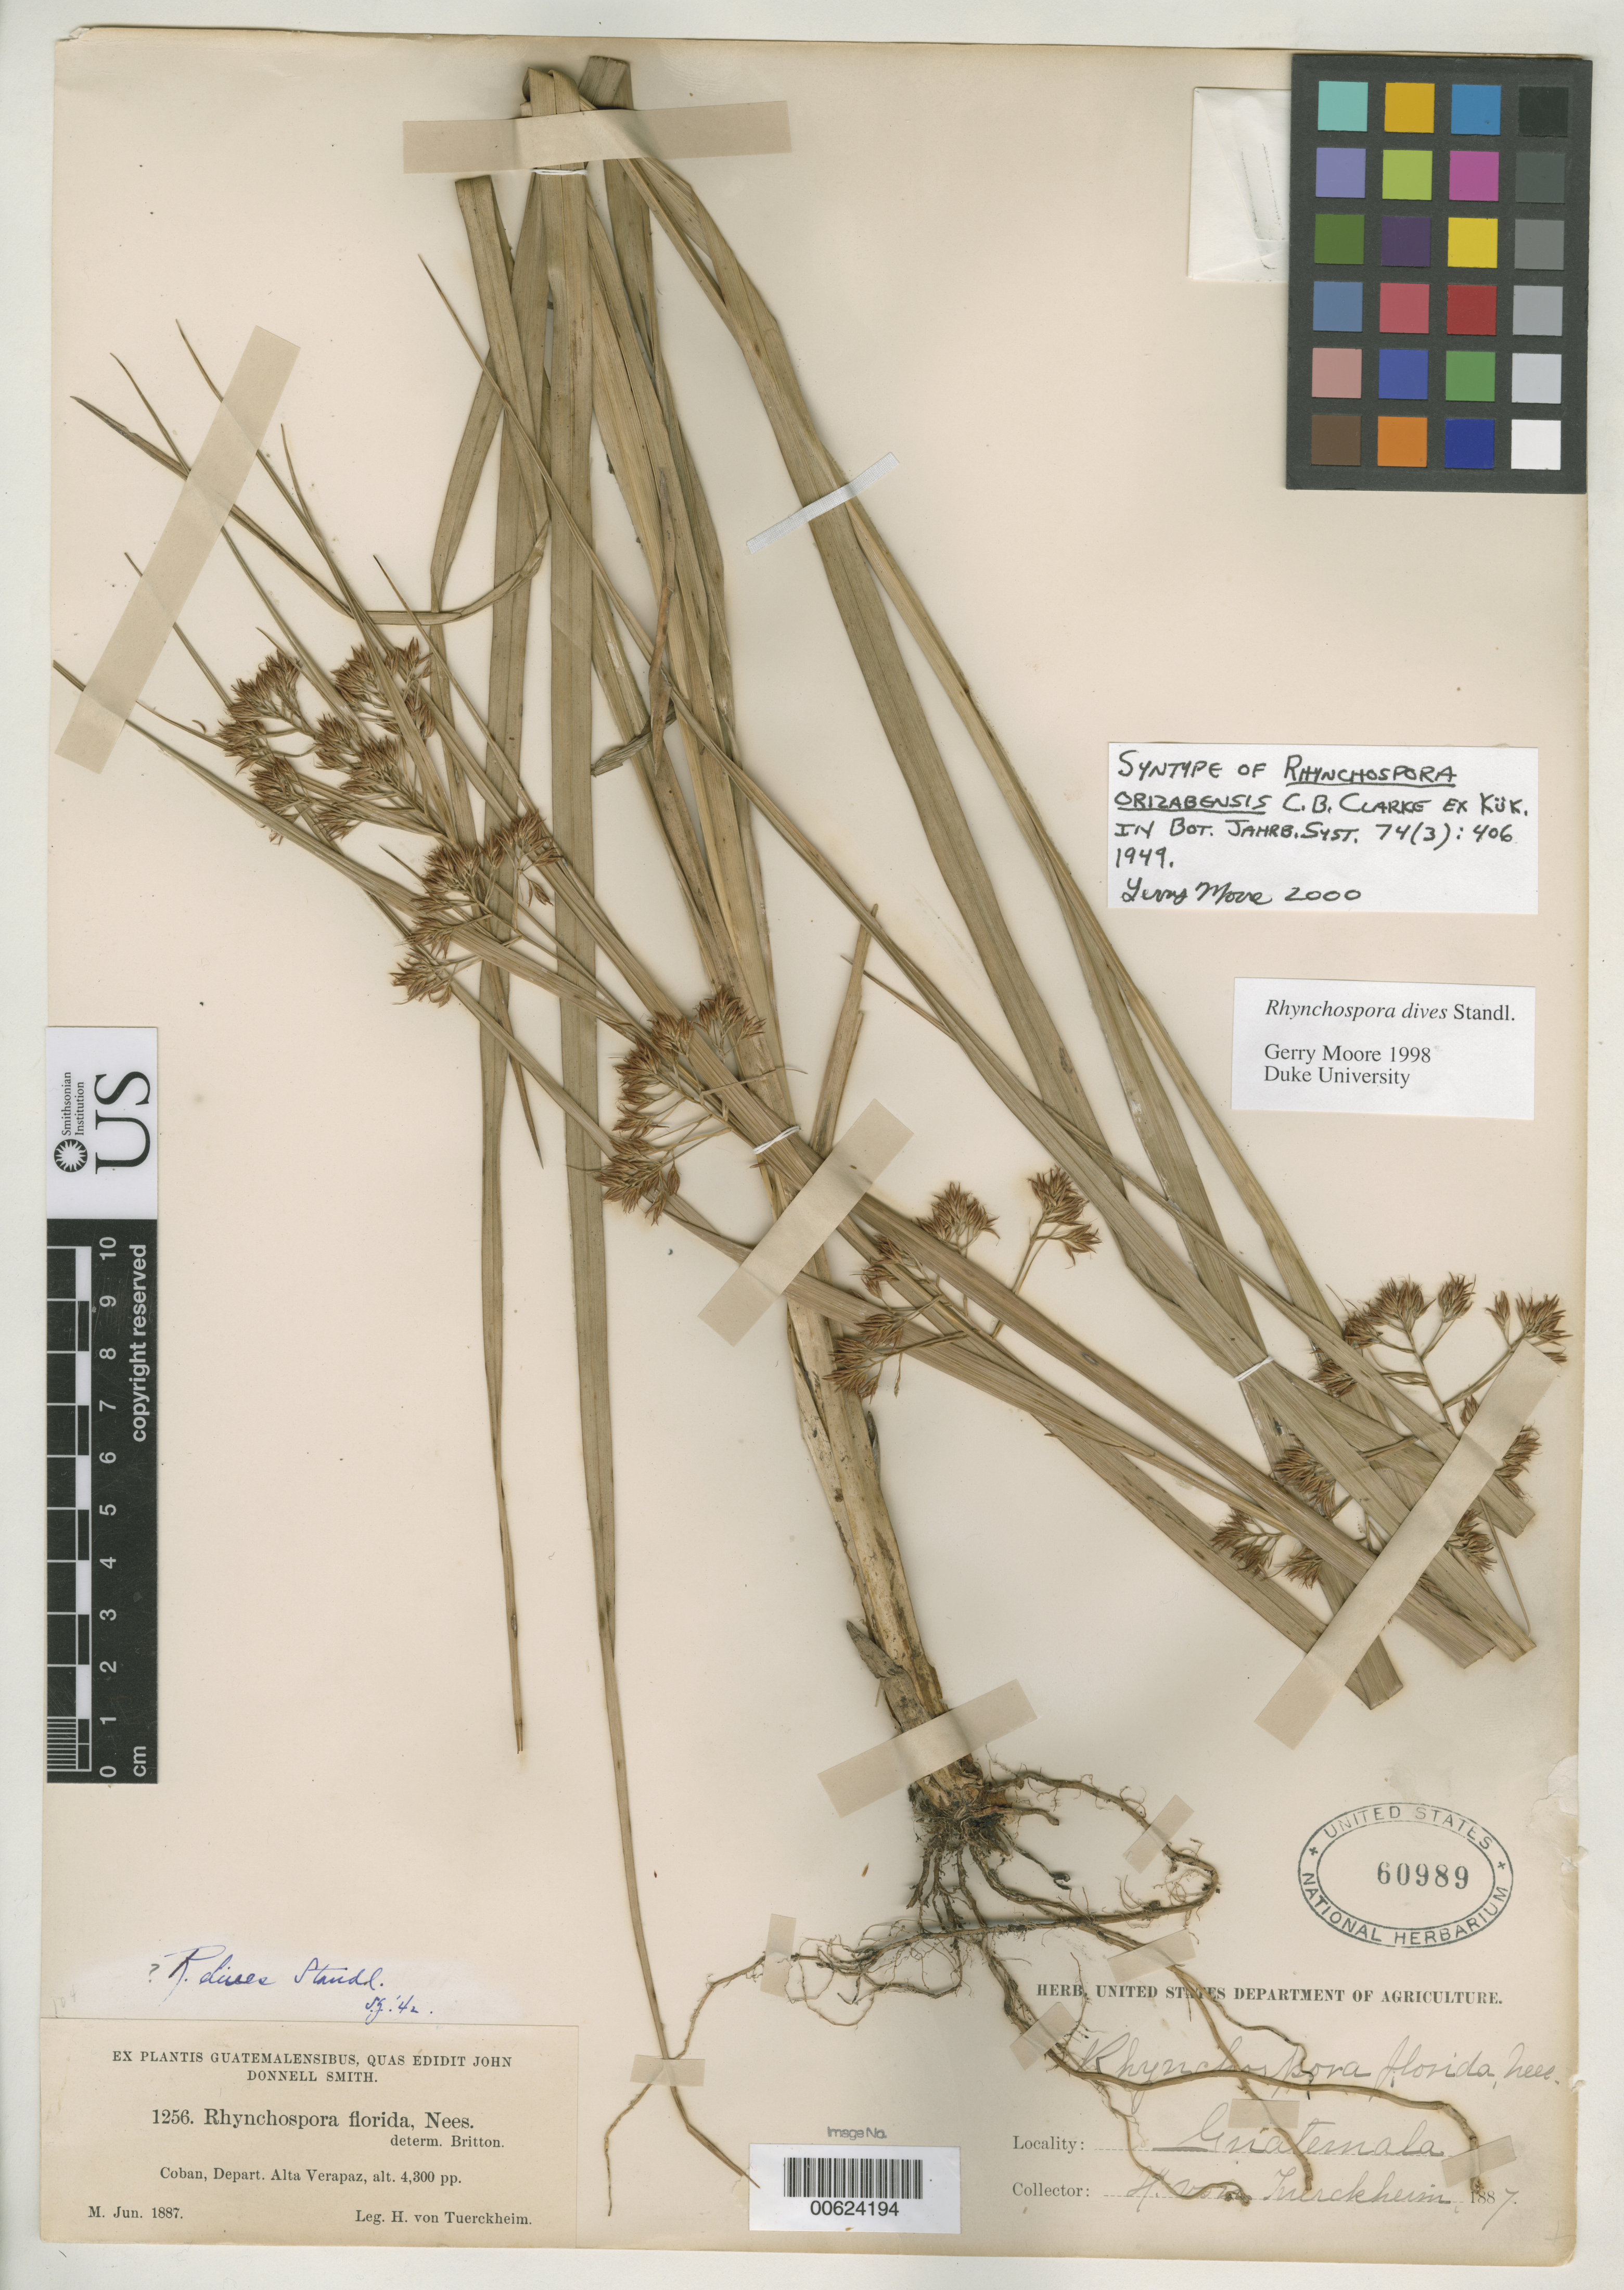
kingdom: Plantae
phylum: Tracheophyta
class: Liliopsida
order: Poales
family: Cyperaceae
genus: Rhynchospora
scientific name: Rhynchospora orizabensis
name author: C.B. Clarke ex Kük.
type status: Syntype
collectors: H. von Türckheim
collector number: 1256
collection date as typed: Jun 1887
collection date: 1887-06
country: Guatemala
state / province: Alta Verapaz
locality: Cobán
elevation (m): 1311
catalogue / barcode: US 60989